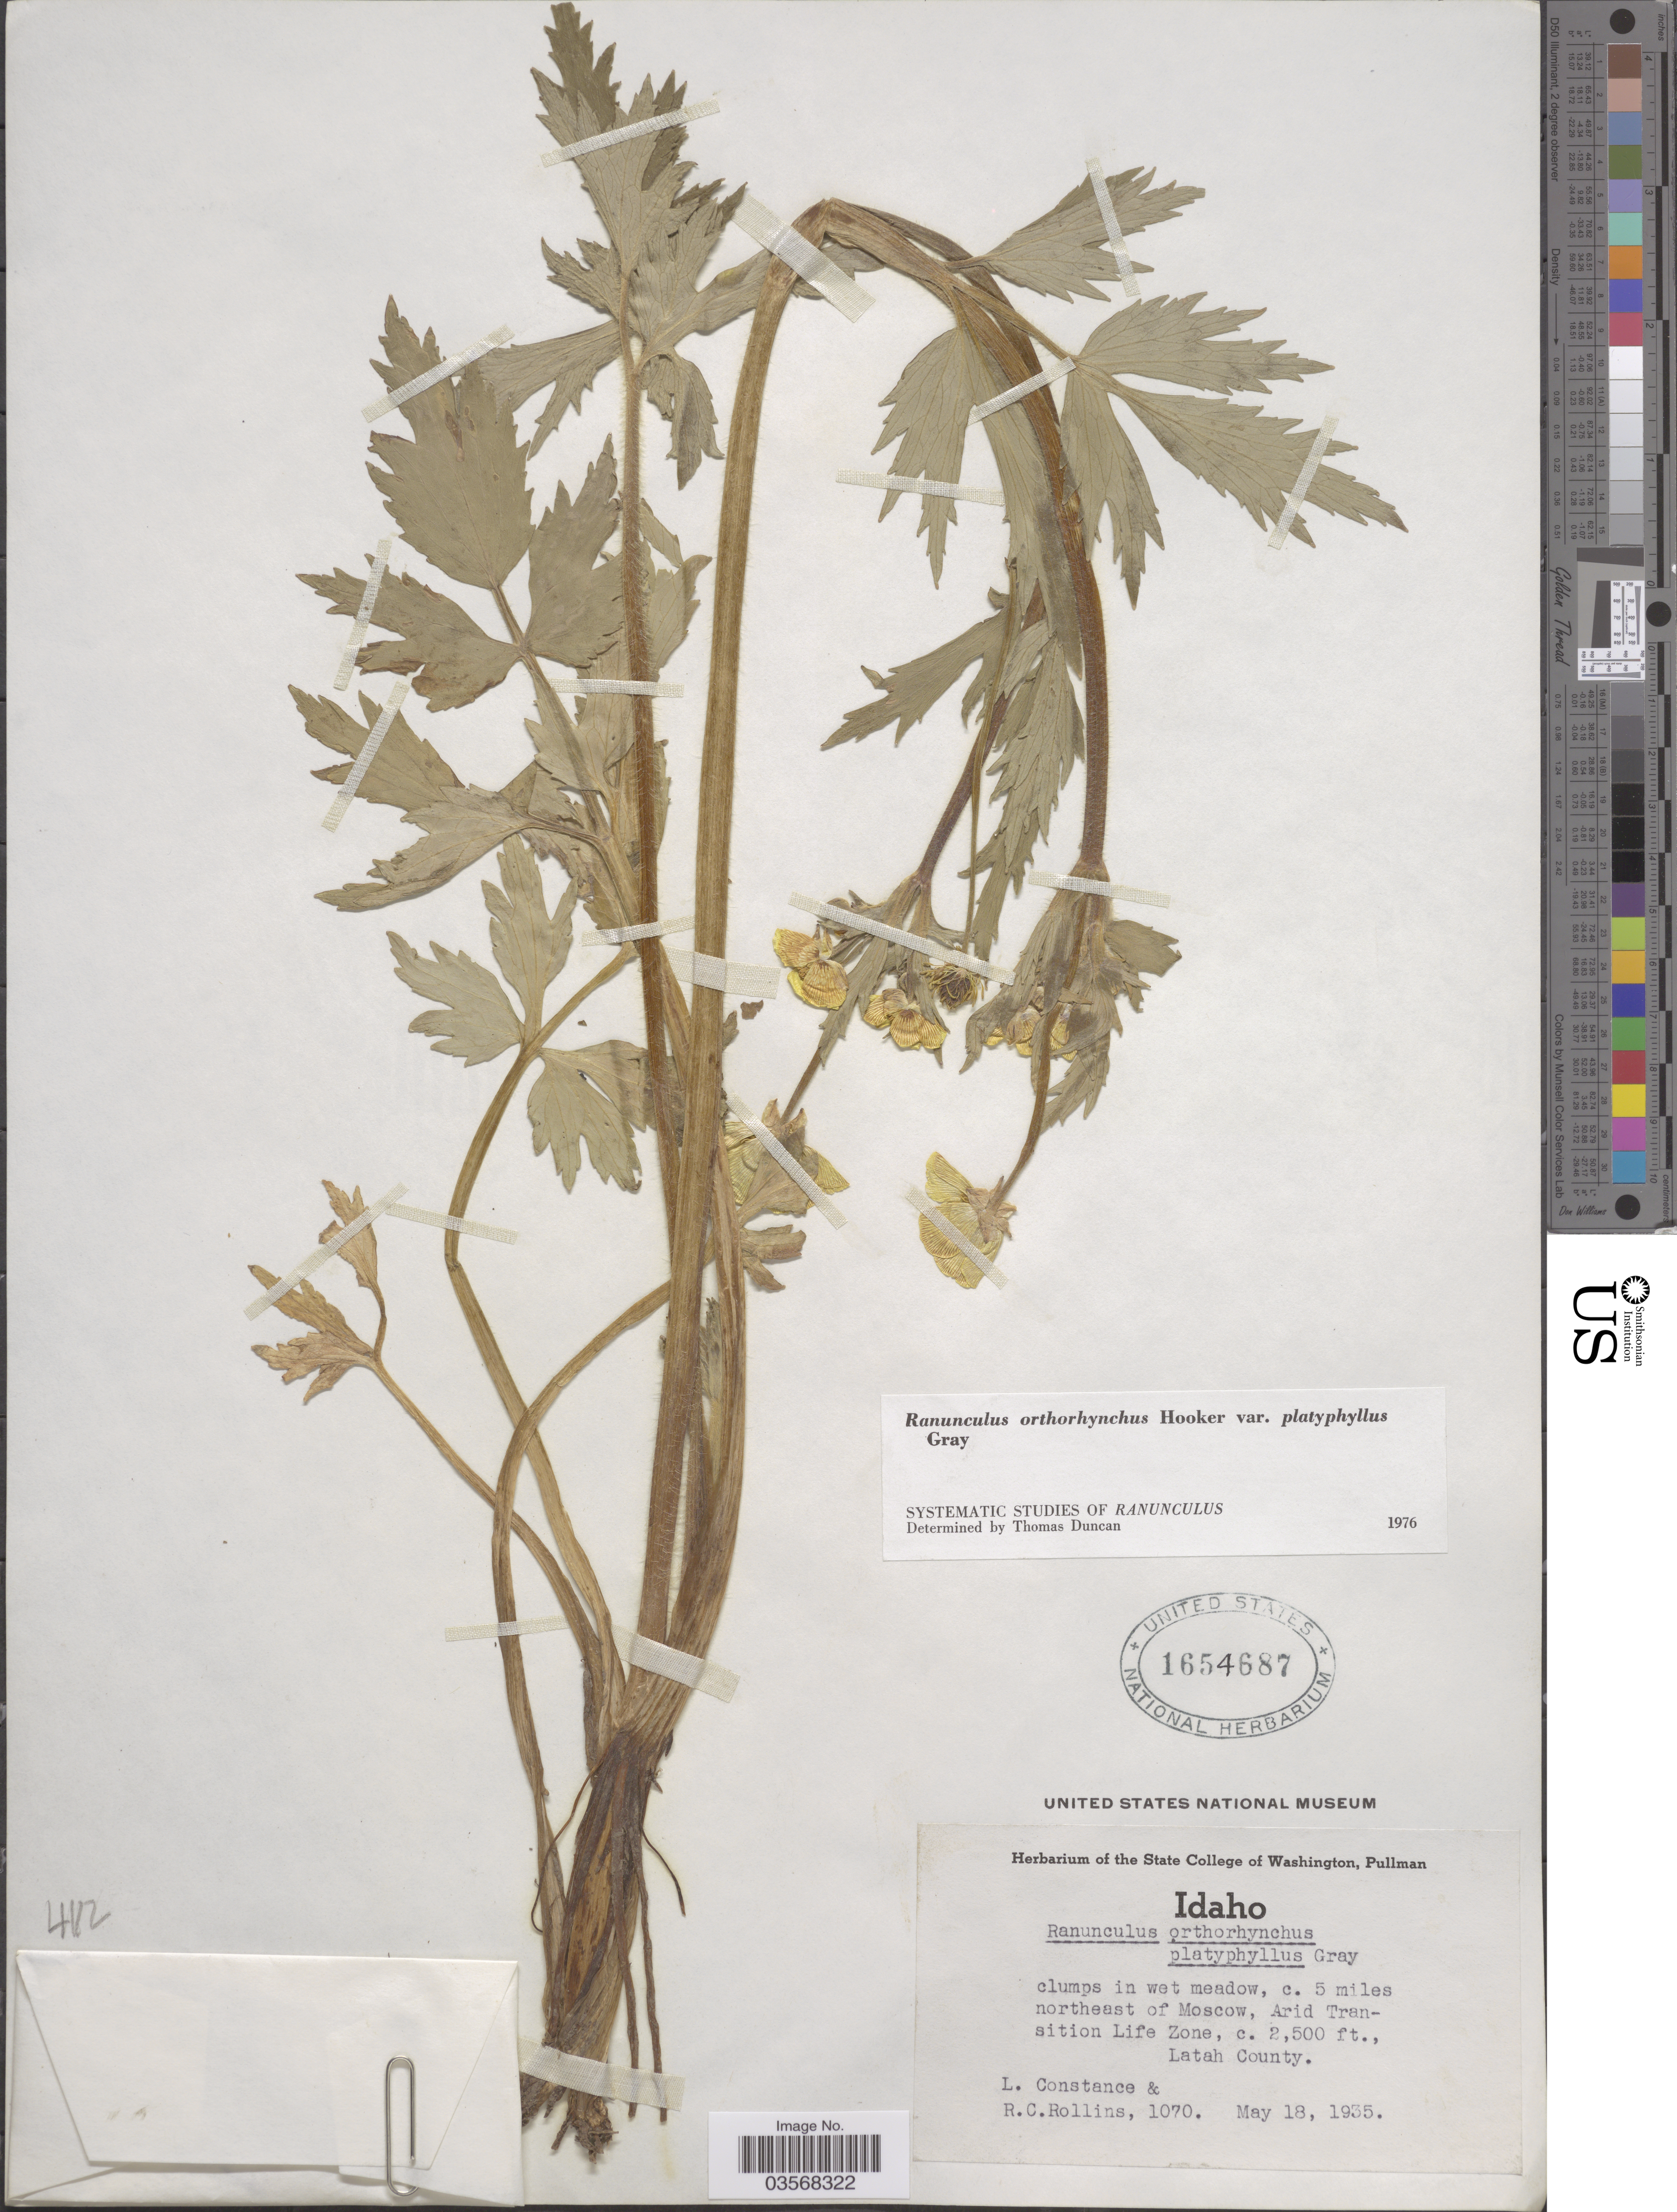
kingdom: Plantae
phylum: Tracheophyta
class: Magnoliopsida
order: Ranunculales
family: Ranunculaceae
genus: Ranunculus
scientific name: Ranunculus orthorhynchus var. platyphyllus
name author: A. Gray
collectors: L. Constance & R. C. Rollins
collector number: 1070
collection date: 1935-05-18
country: United States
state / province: Idaho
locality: C. 5 miles northeast of Moscow, Arid Transition Life Zone, Latah County.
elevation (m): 762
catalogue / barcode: US 1654687